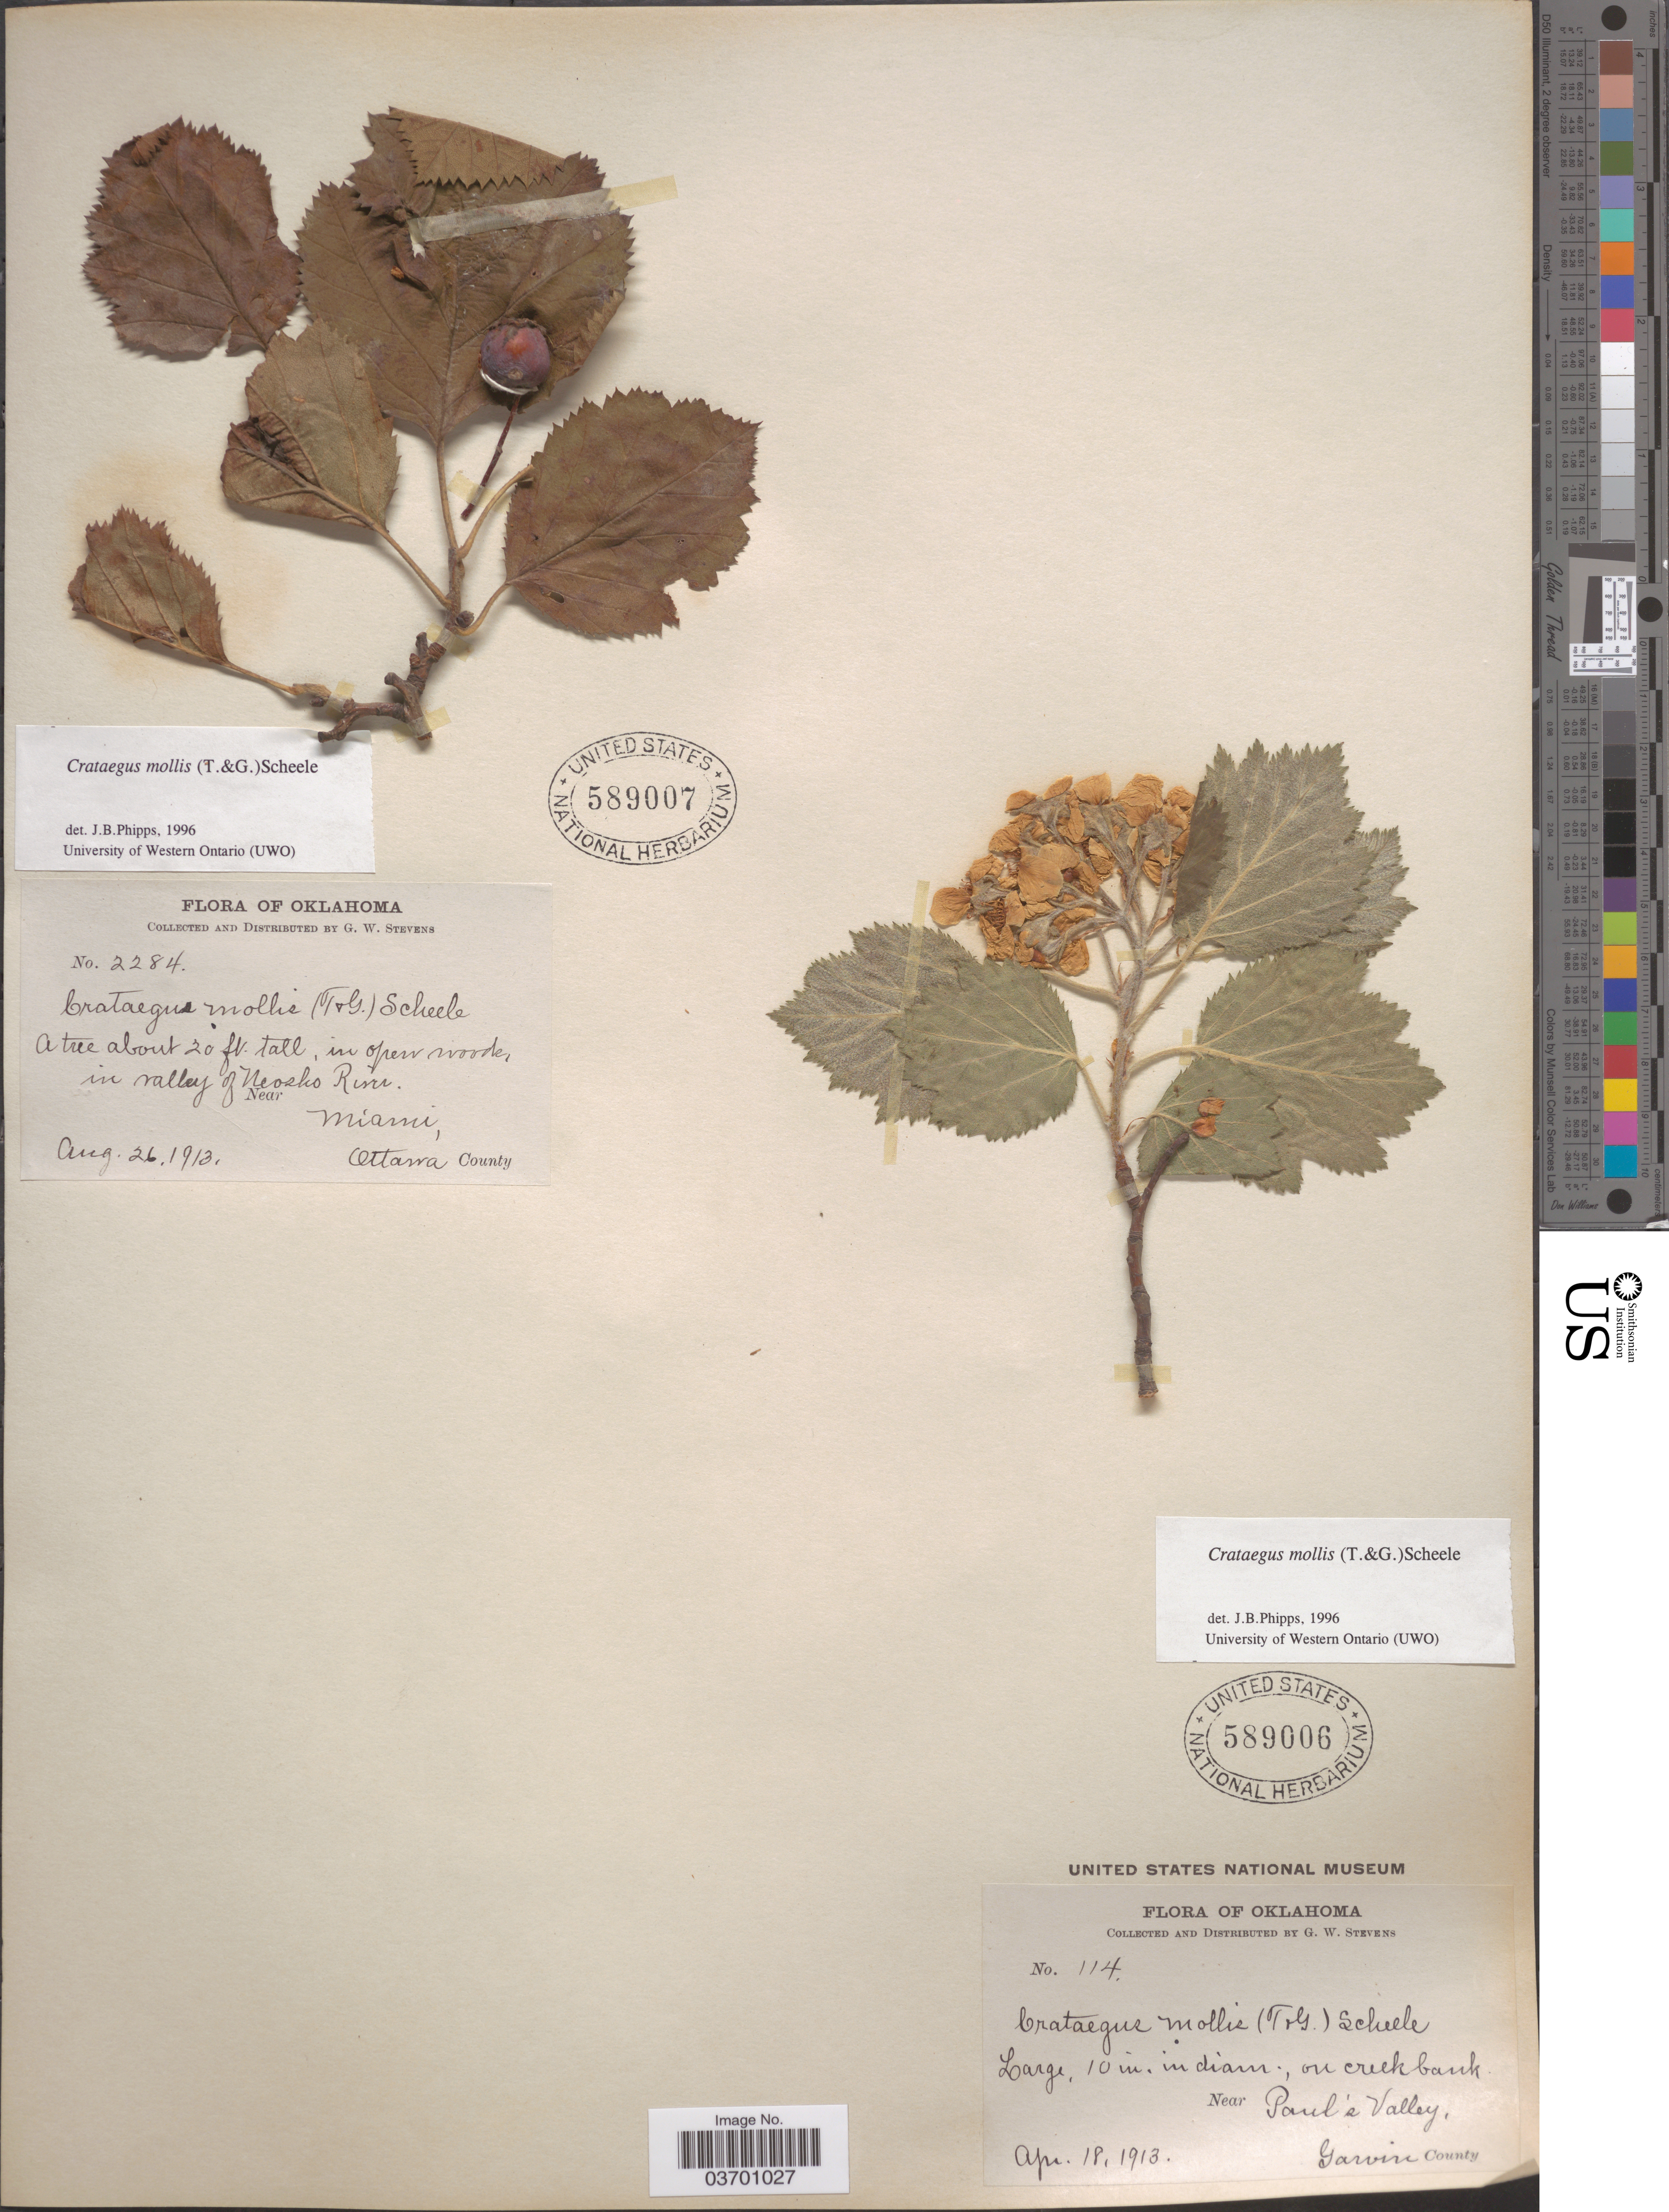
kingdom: Plantae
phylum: Tracheophyta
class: Magnoliopsida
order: Rosales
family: Rosaceae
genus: Crataegus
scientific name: Crataegus mollis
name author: (Torr. & A. Gray) Scheele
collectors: G. W. Stevens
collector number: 114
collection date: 1913-04-18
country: United States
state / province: Oklahoma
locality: Near Paul's Valley, Garvin County.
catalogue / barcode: US 589006